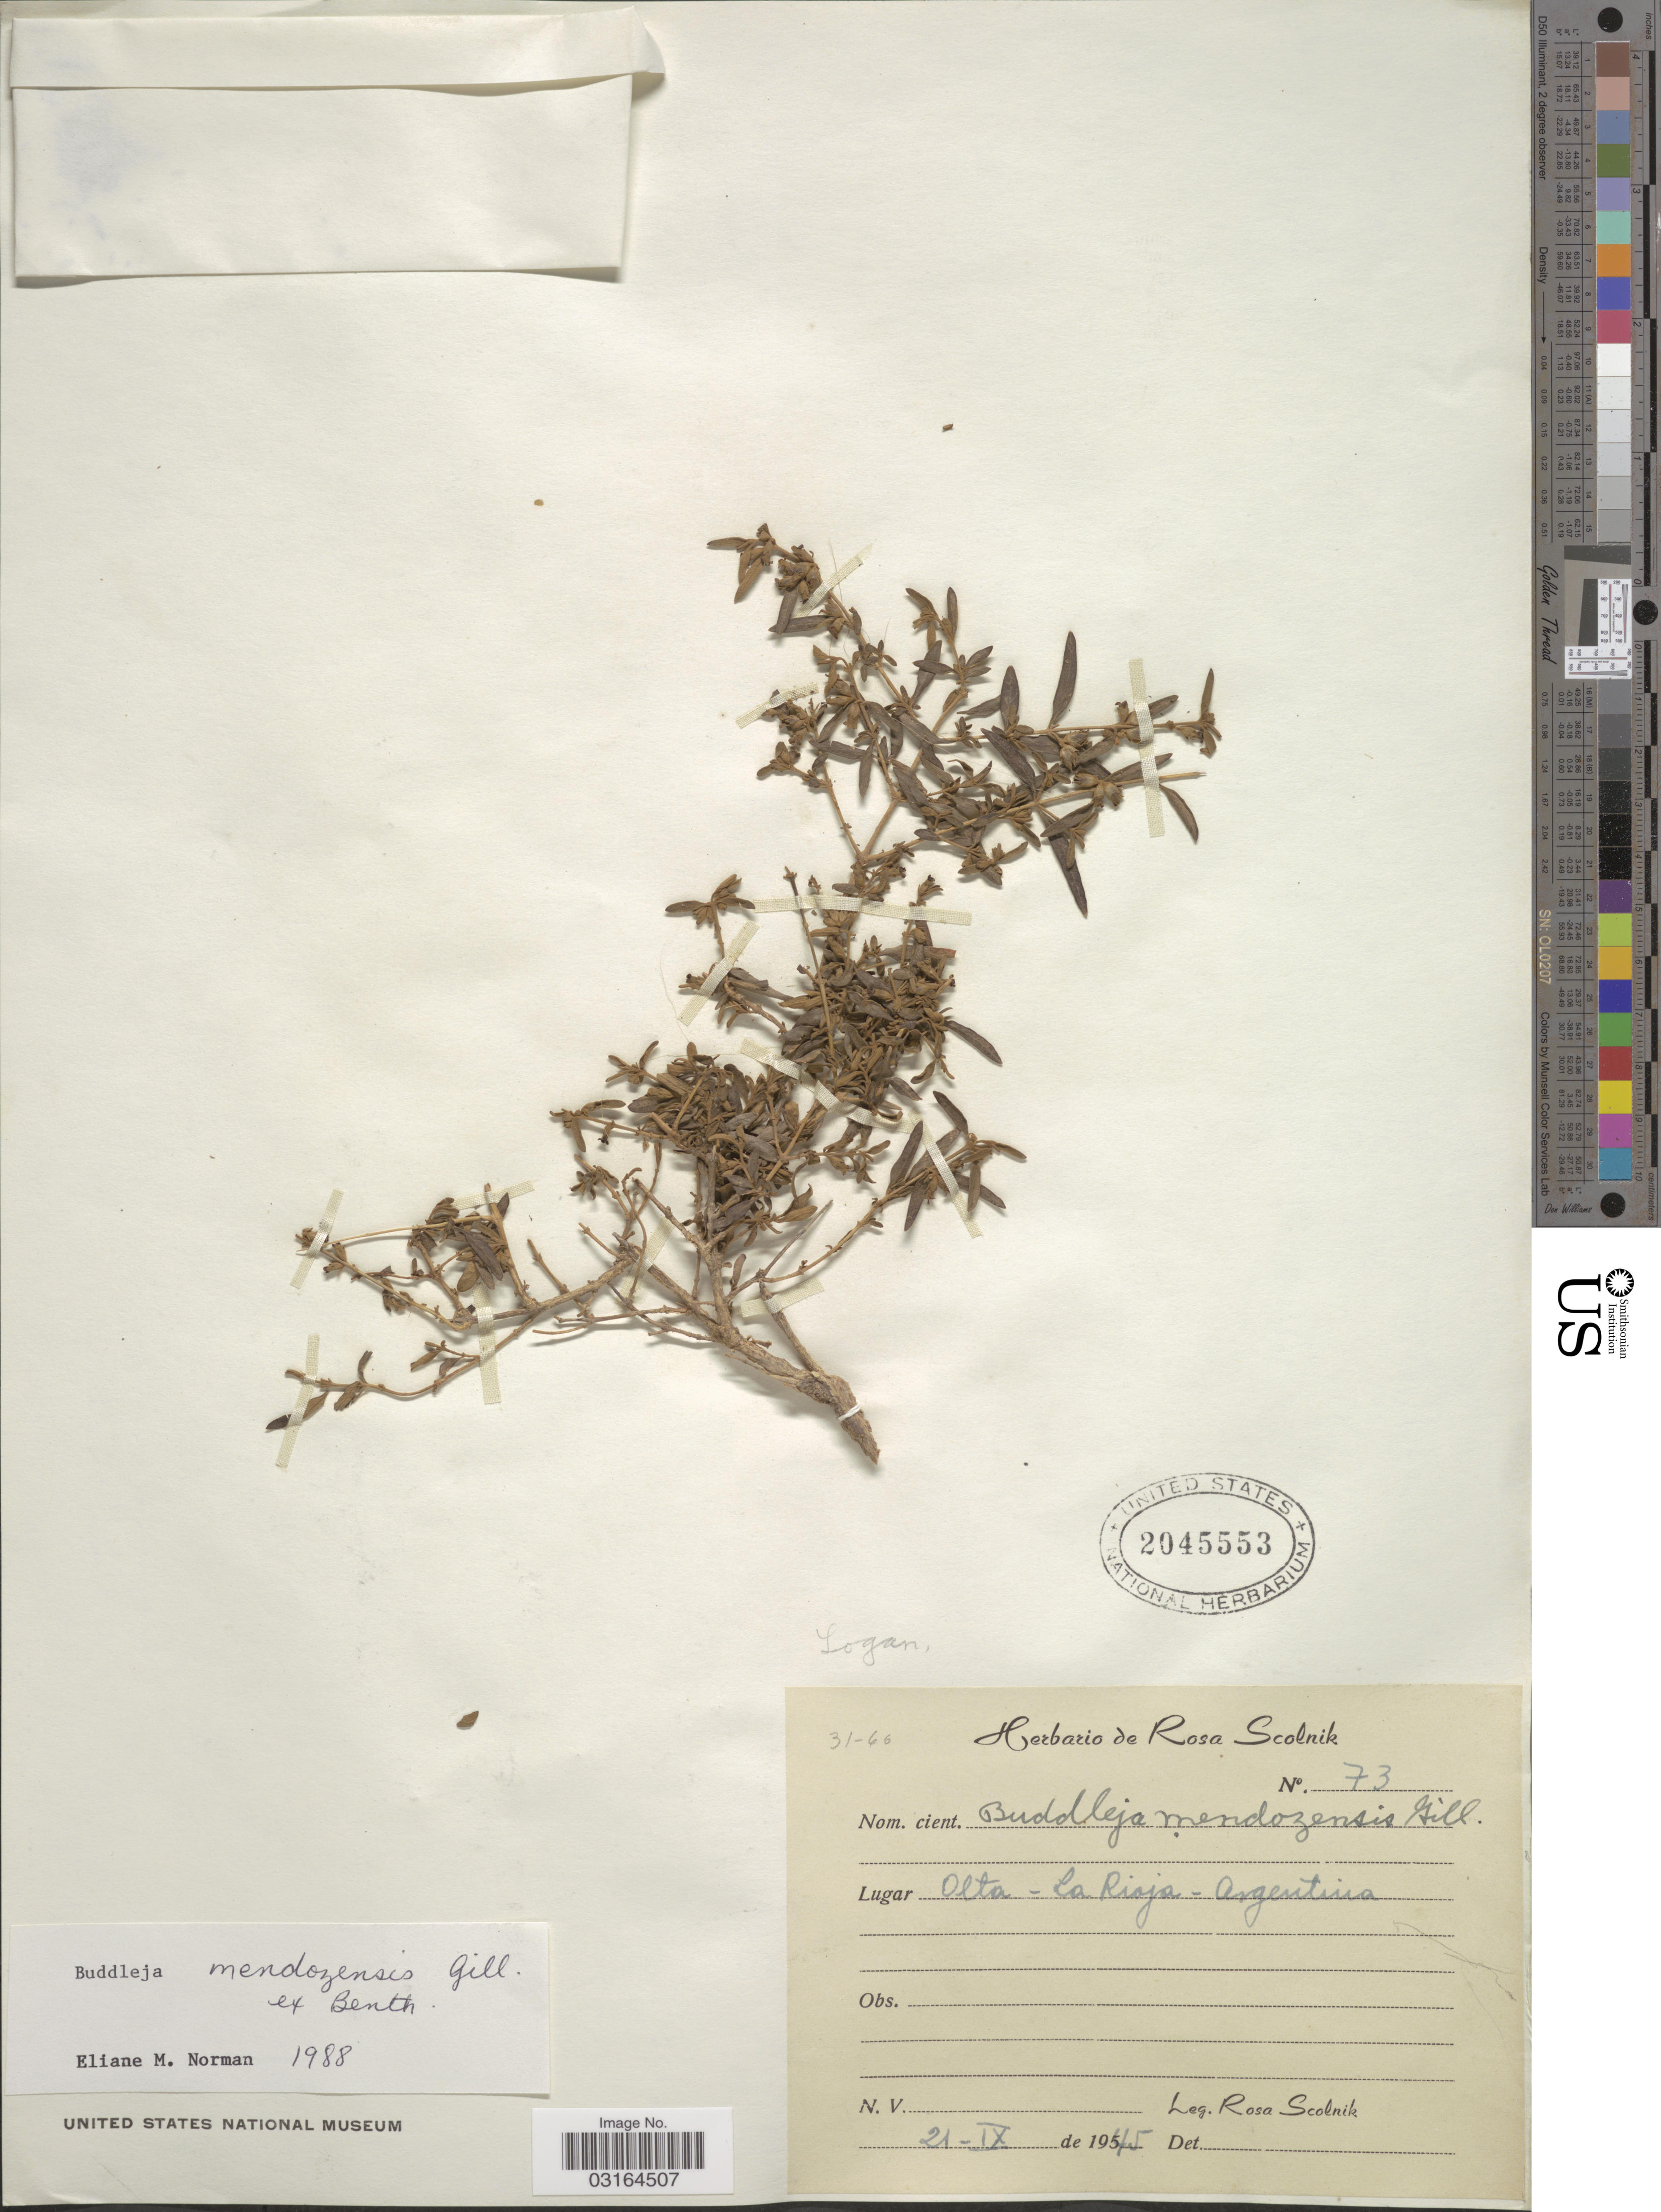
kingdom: Plantae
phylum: Tracheophyta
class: Magnoliopsida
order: Lamiales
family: Scrophulariaceae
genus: Buddleja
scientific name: Buddleja mendozensis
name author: Gillet ex Benth.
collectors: R. Scolnik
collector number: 73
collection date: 1945-09-21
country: Argentina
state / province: La Rioja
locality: Olta - La Rioja.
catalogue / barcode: US 2045553